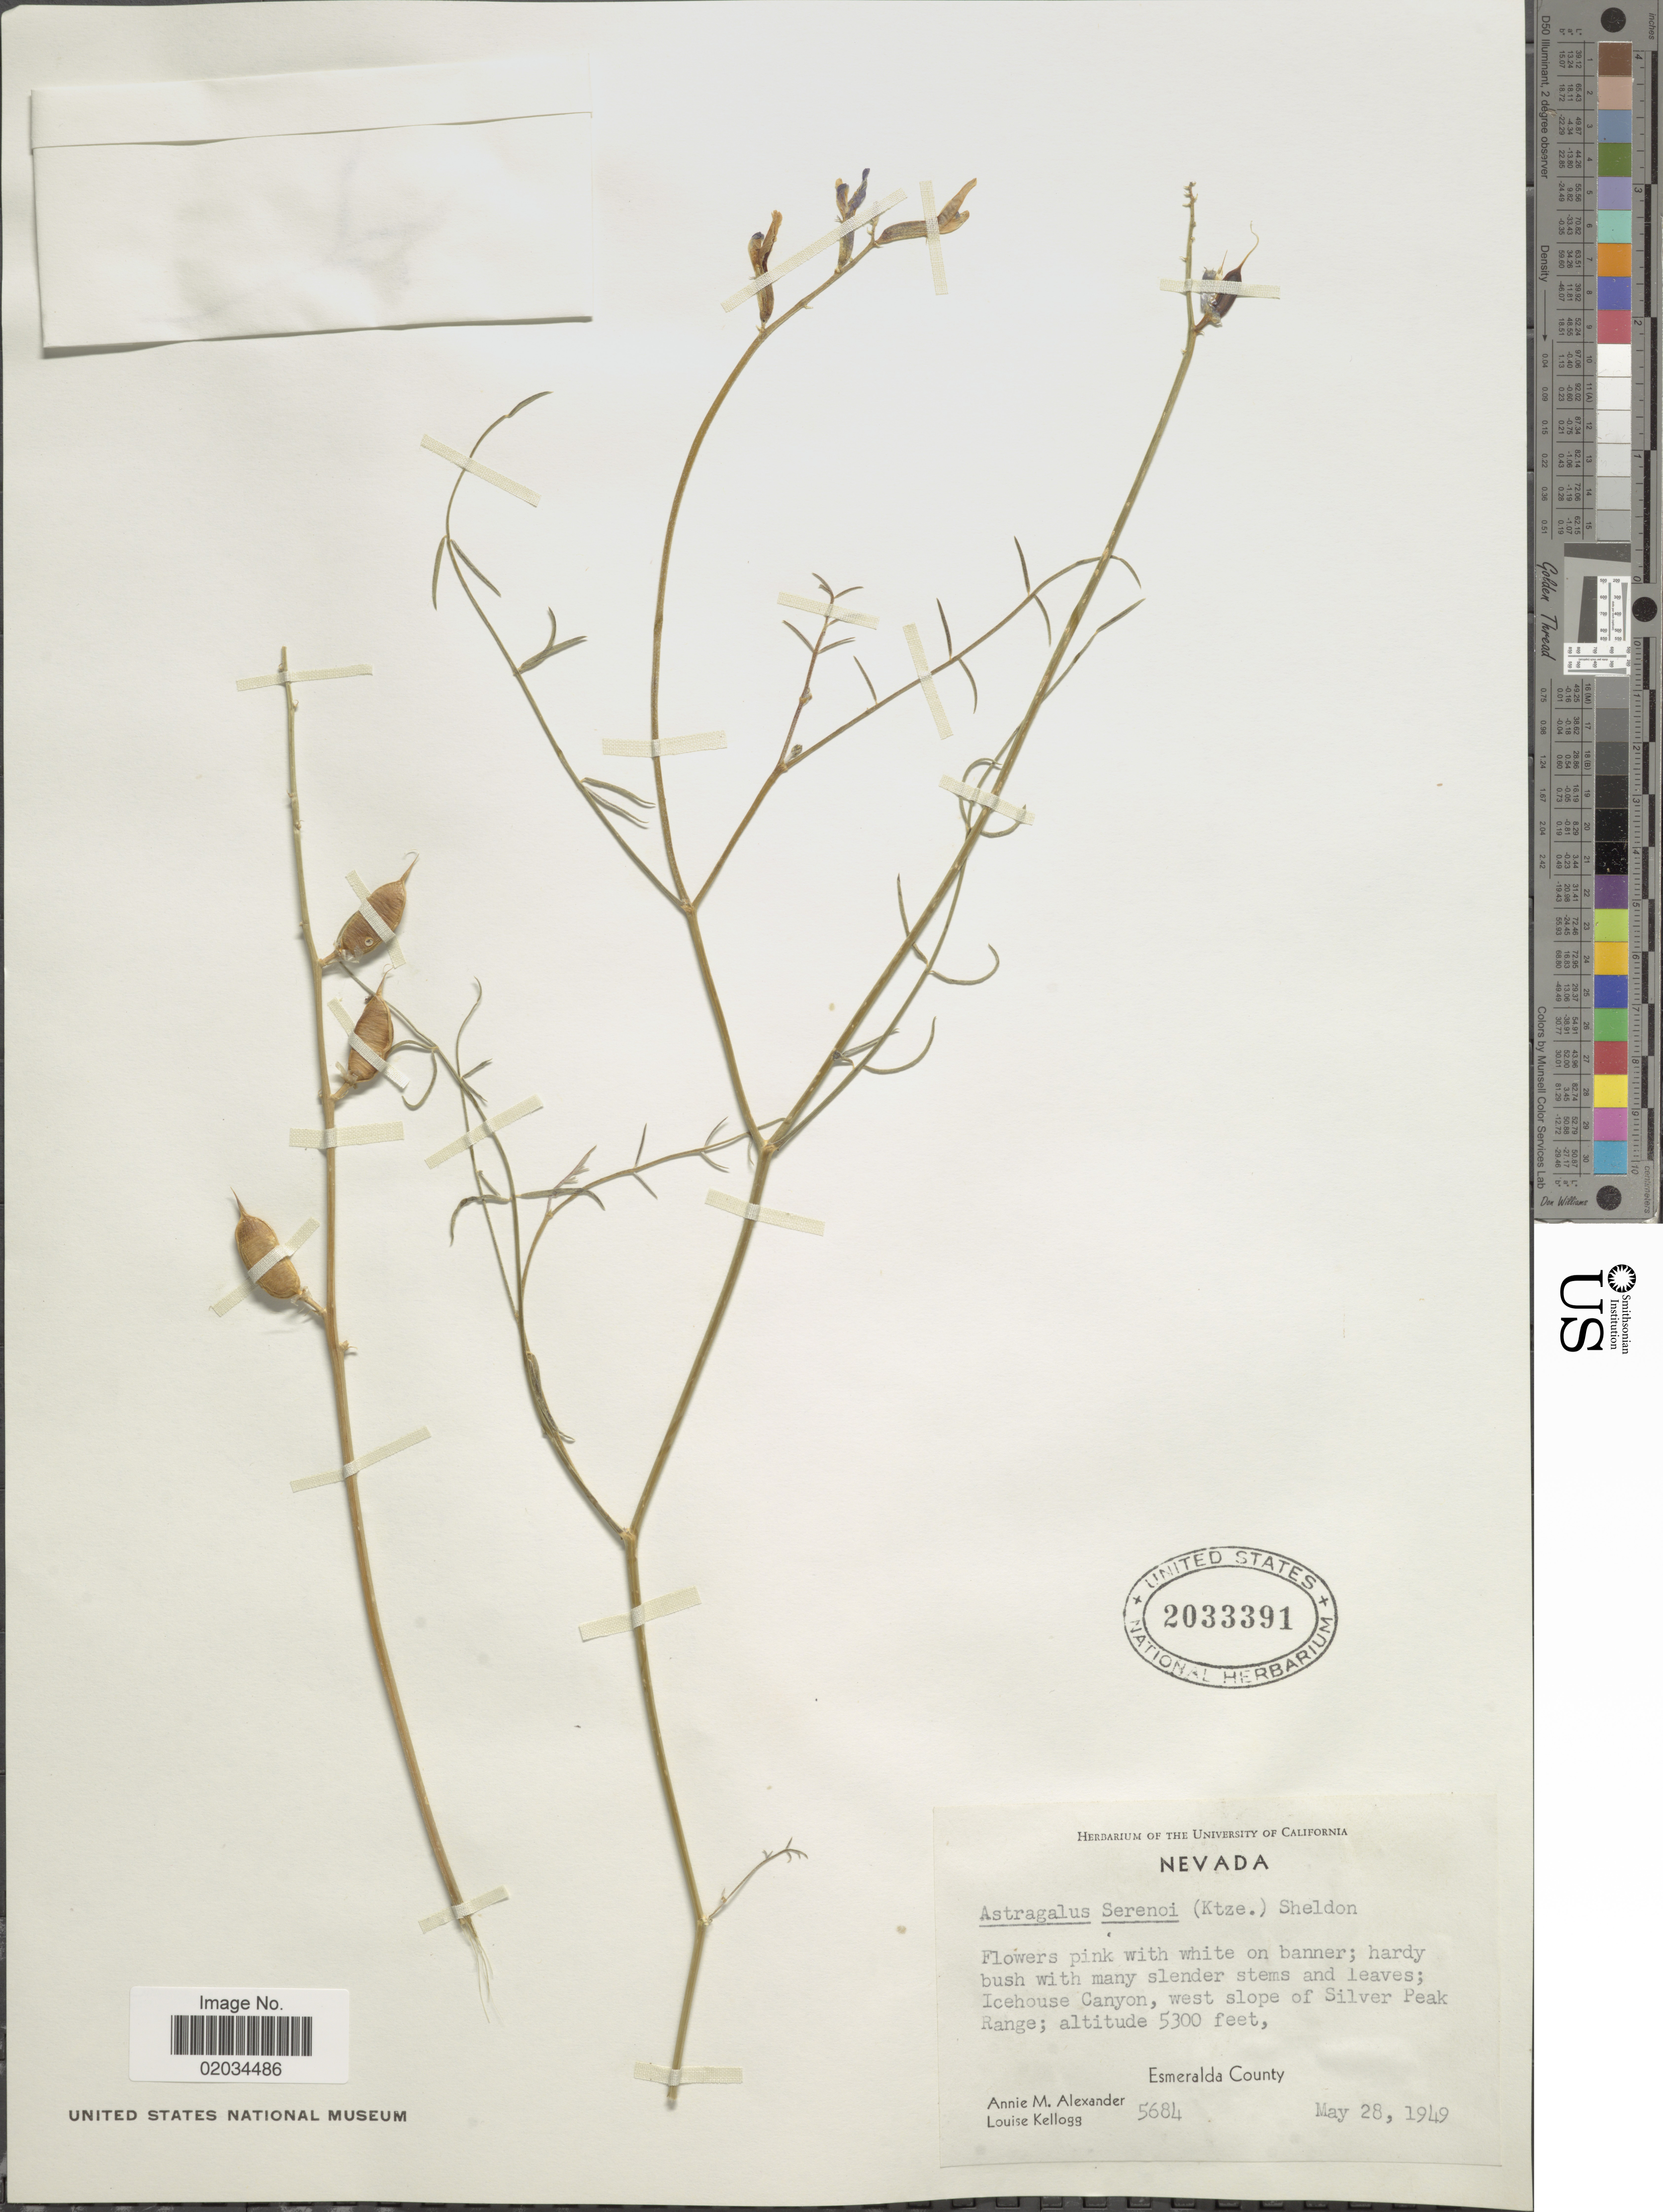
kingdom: Plantae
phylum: Tracheophyta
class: Magnoliopsida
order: Fabales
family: Fabaceae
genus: Astragalus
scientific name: Astragalus serenoi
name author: (Kuntze) E. Sheld.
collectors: A. M. Alexander & L. Kellogg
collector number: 5684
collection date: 1949-05-28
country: United States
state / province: Nevada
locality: Icehouse Canyon, west slope of Silver Peak Range, Esmeralda County.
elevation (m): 1615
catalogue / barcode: US 2033391